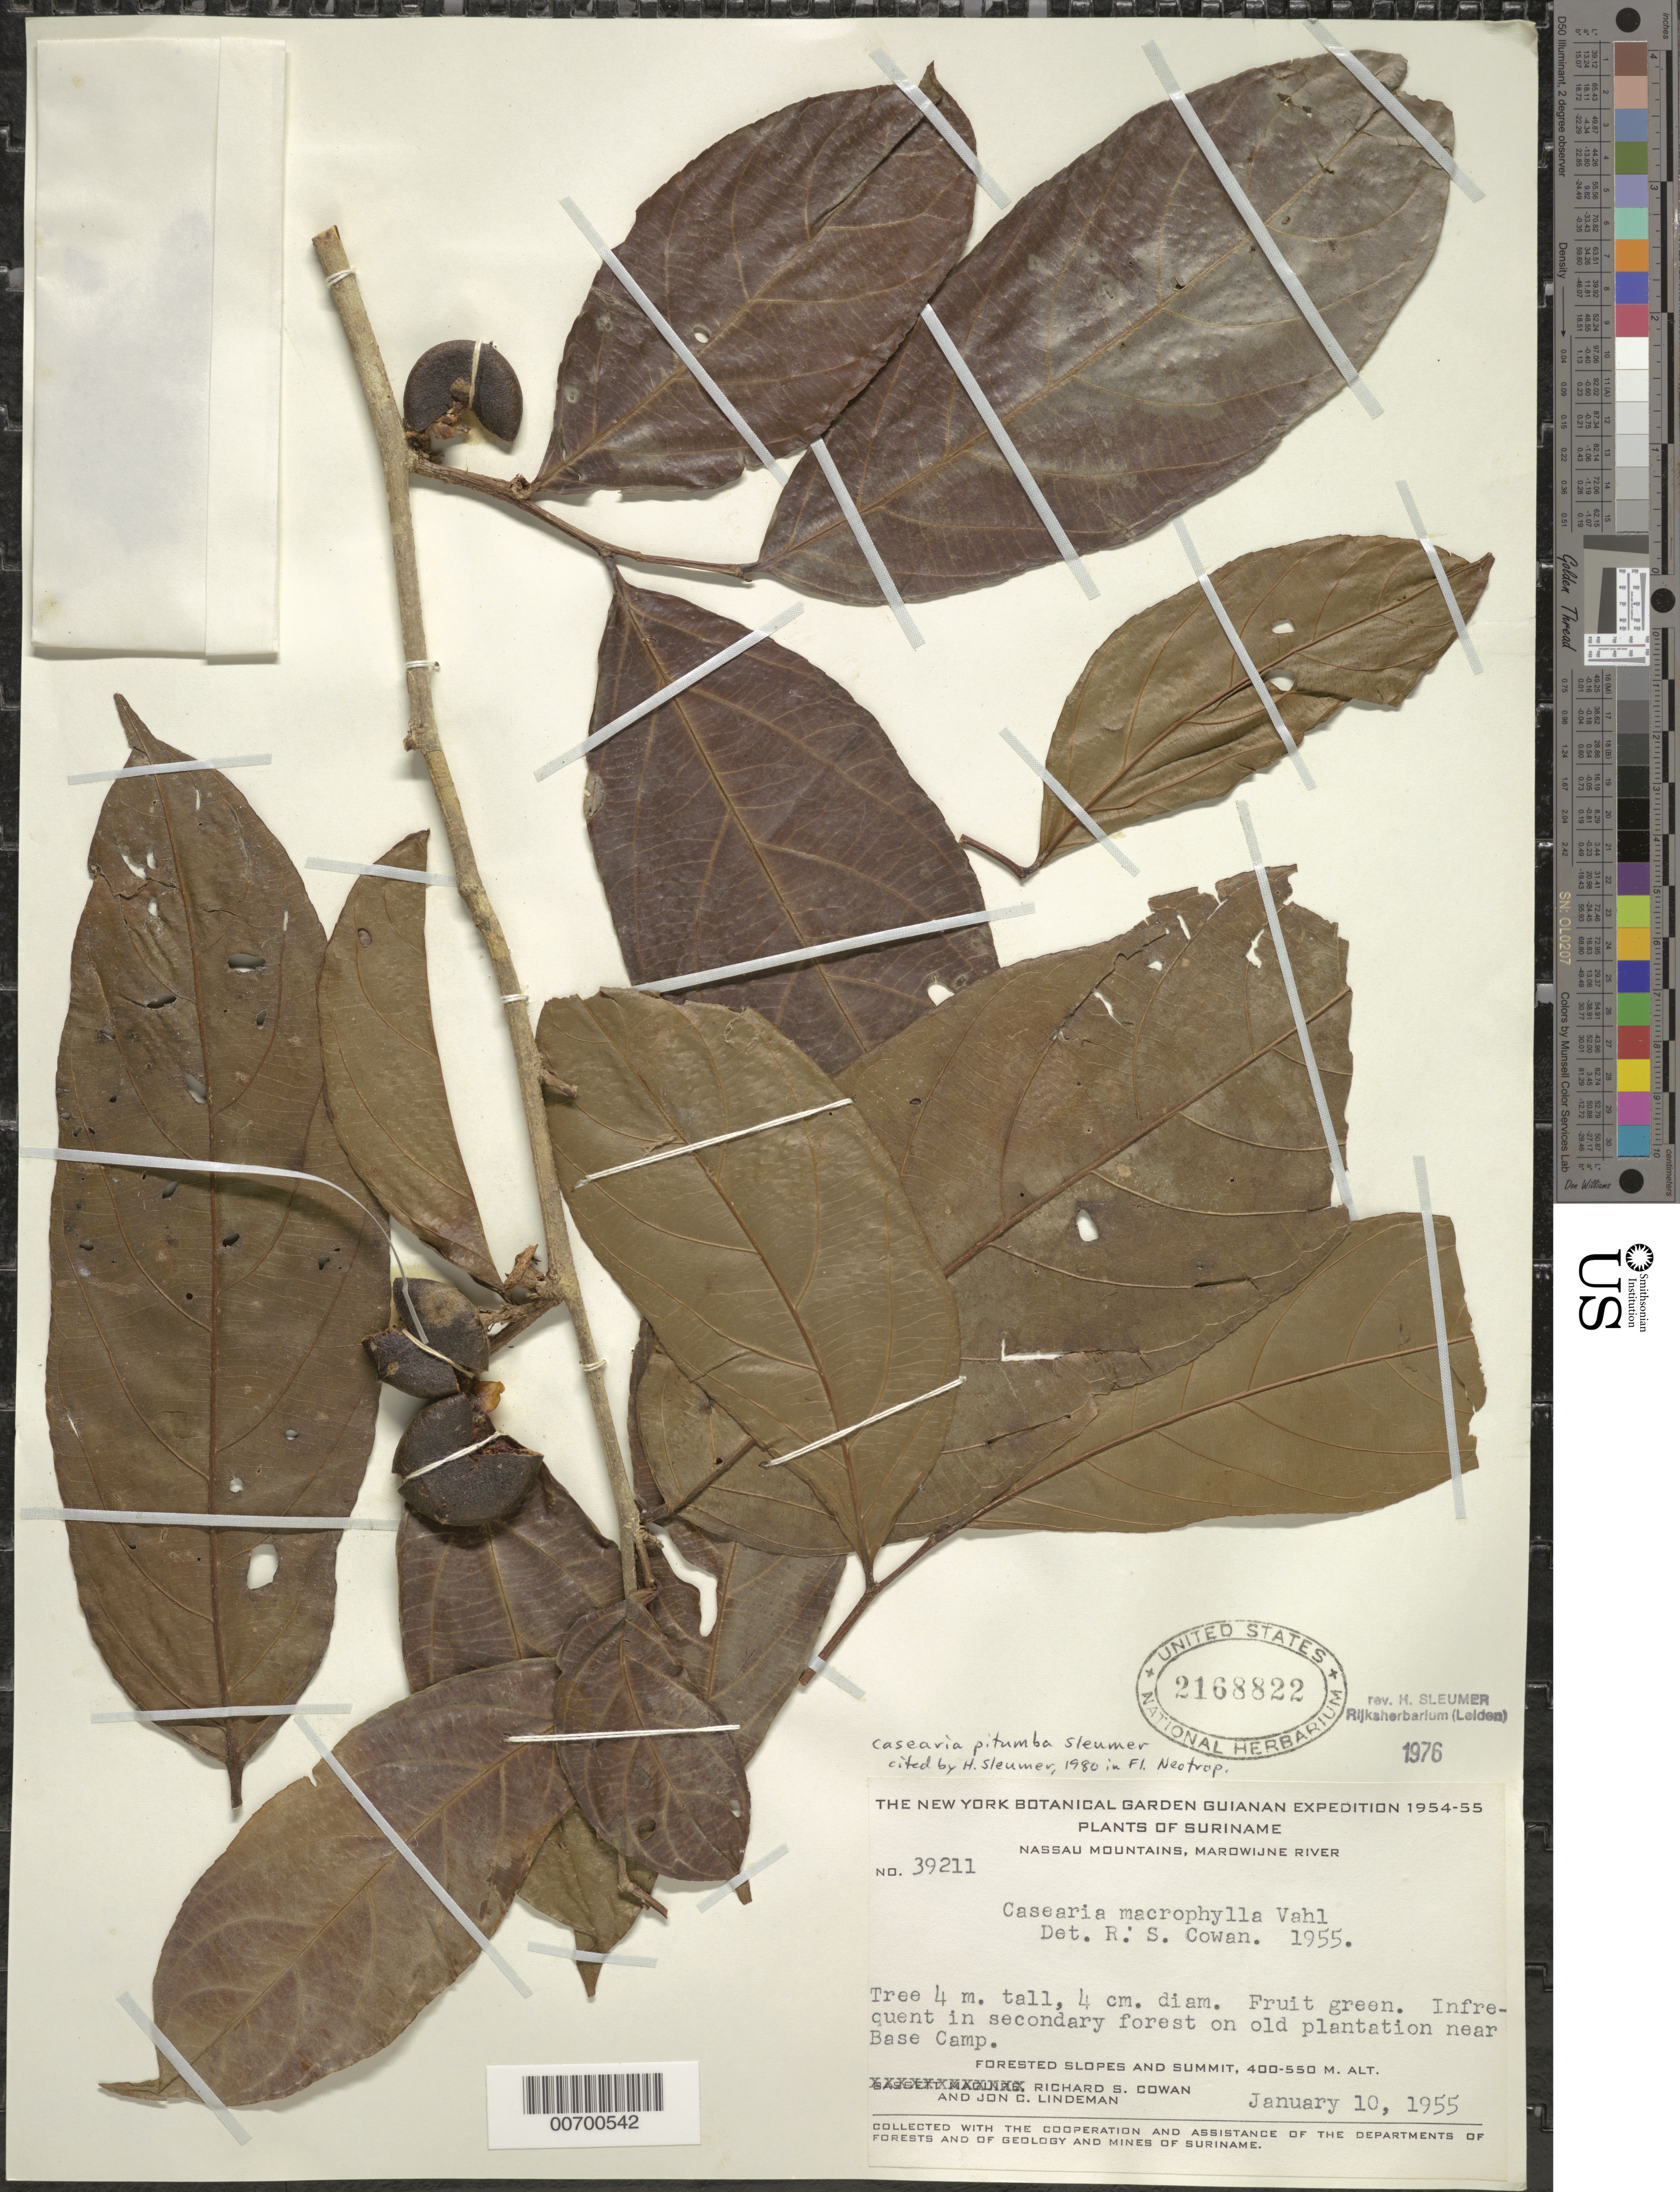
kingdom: Plantae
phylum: Tracheophyta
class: Magnoliopsida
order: Malpighiales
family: Salicaceae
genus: Casearia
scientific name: Casearia pitumba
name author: Sleumer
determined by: Sleumer, H. O.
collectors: R. S. Cowan & J. C. Lindeman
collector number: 39211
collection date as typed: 10-Jan-55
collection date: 1955-01-10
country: Suriname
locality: Nassau Mts., Marowijne R., near Base Camp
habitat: Secondary forest on old plantation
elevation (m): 400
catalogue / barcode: US 2168822